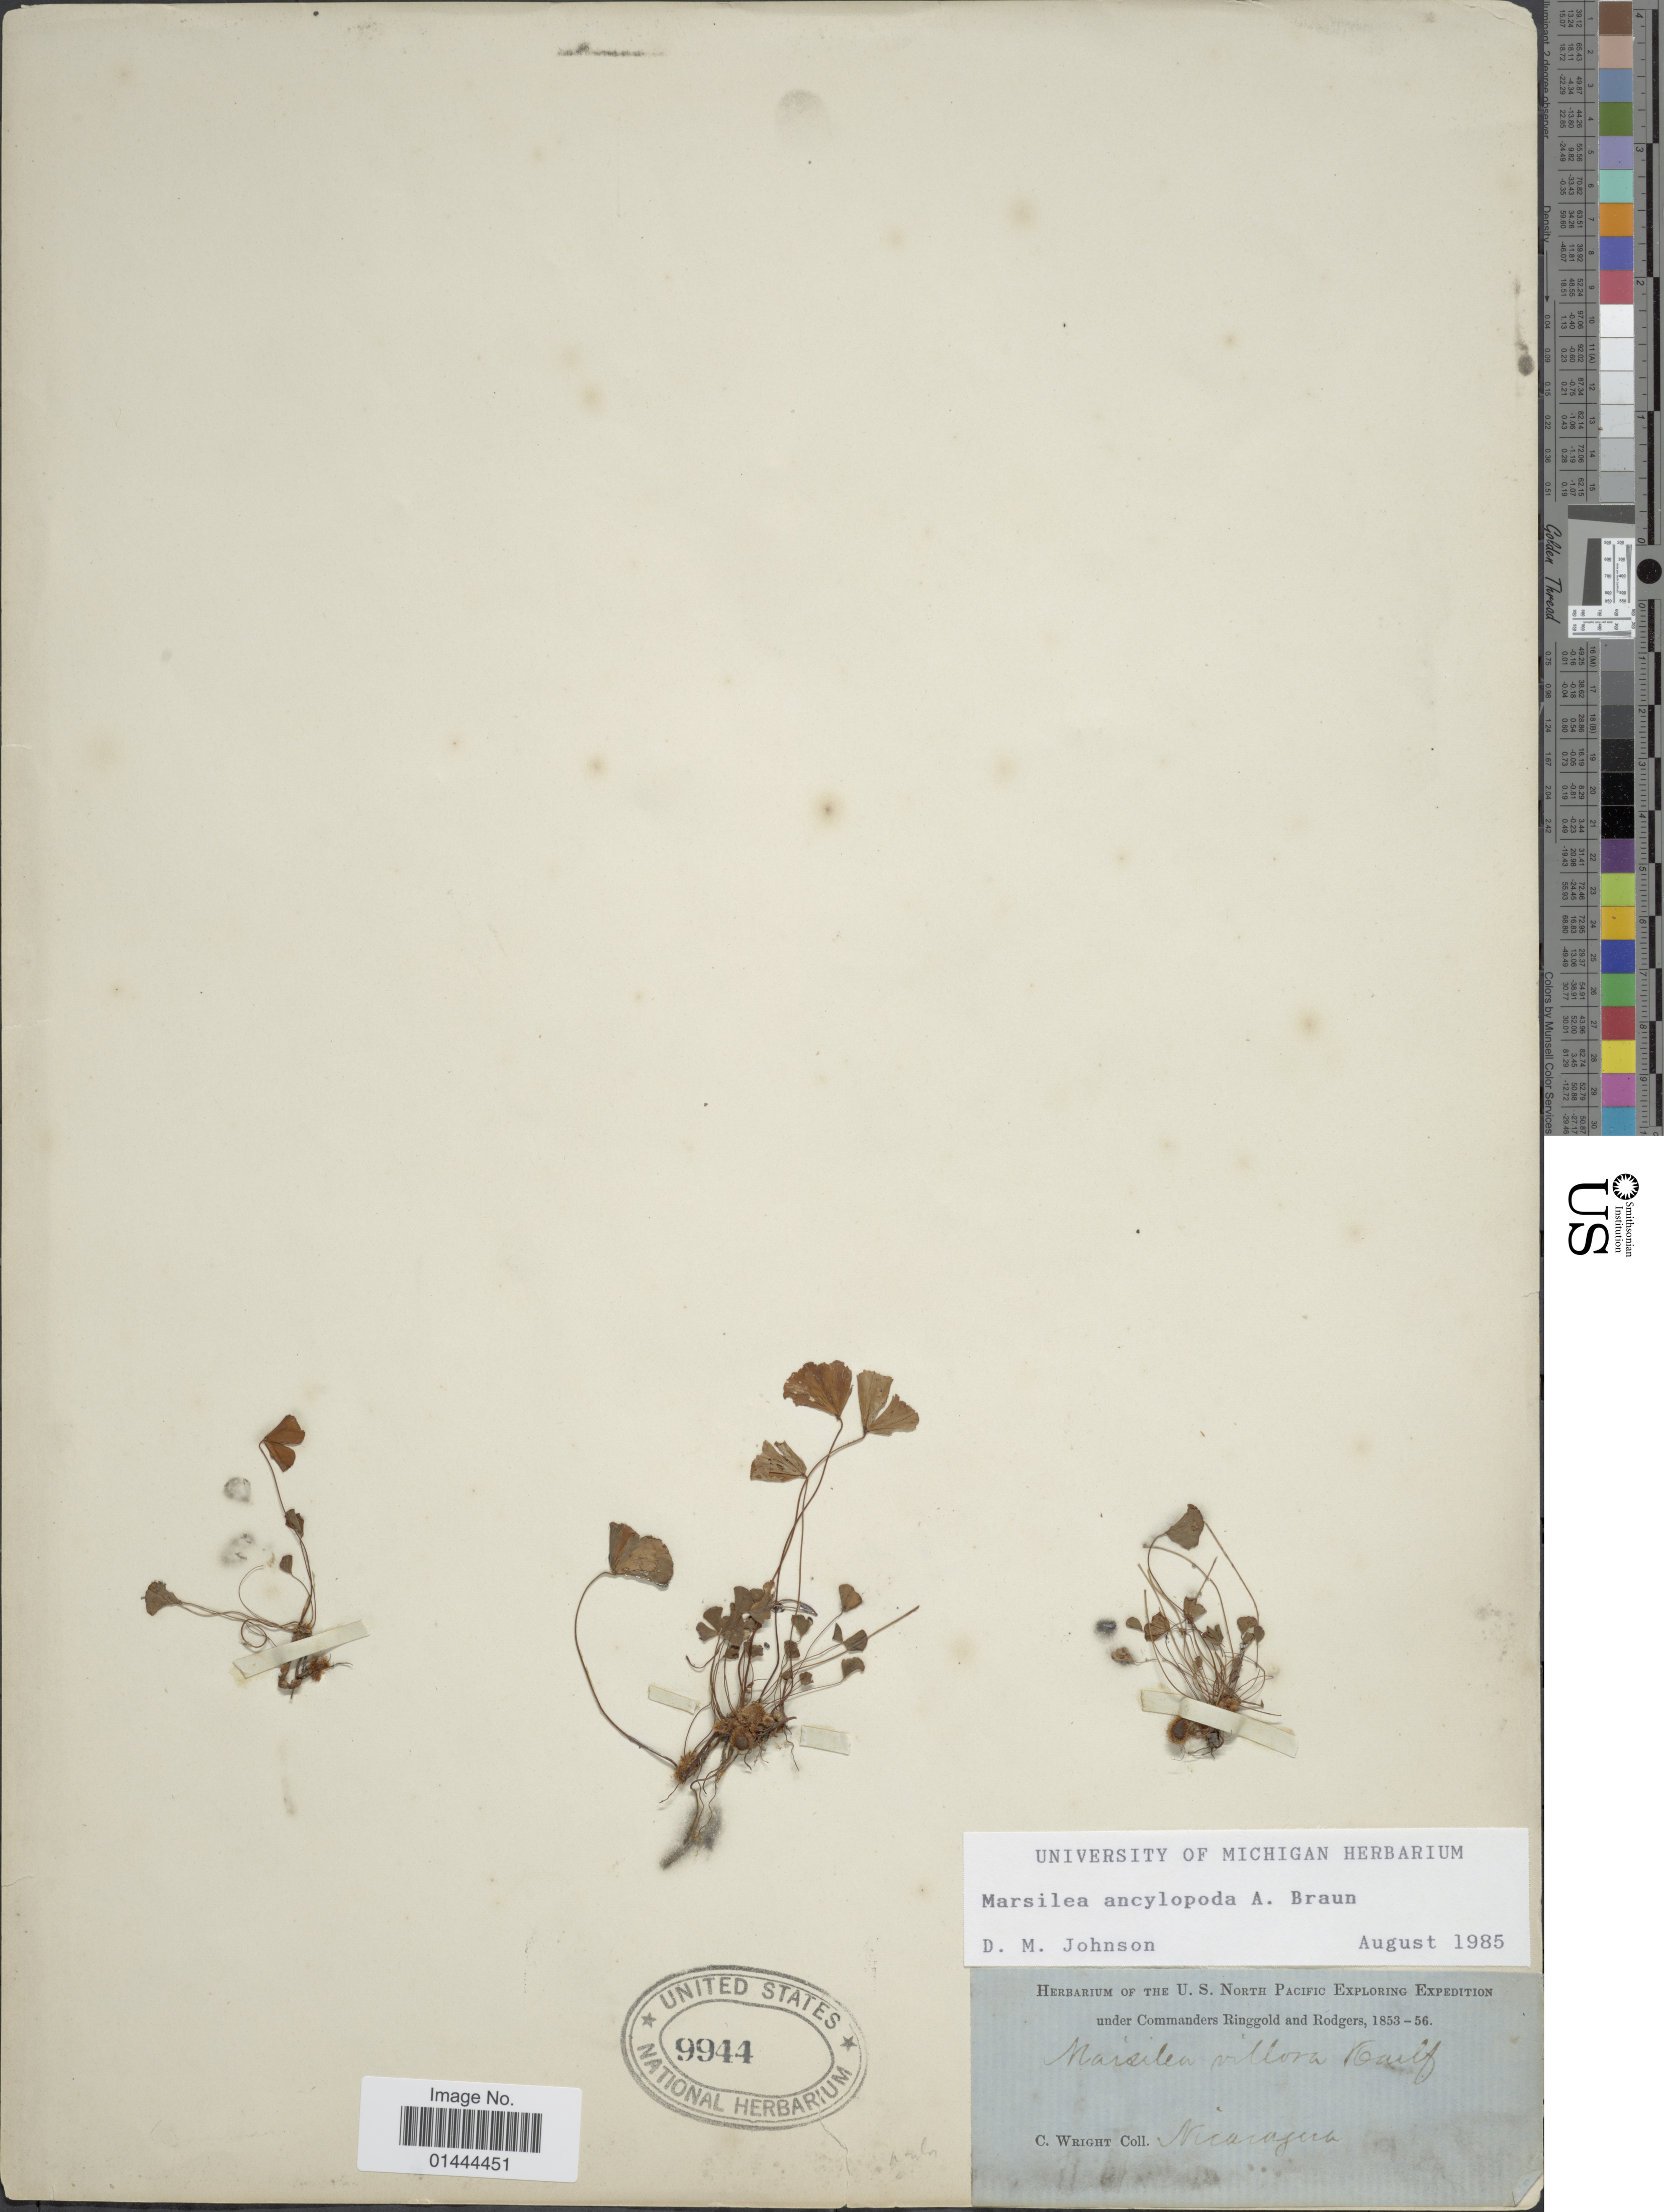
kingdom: Plantae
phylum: Tracheophyta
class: Polypodiopsida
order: Salviniales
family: Marsileaceae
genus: Marsilea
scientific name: Marsilea ancylopoda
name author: A. Braun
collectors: C. Wright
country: Nicaragua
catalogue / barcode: US 9944